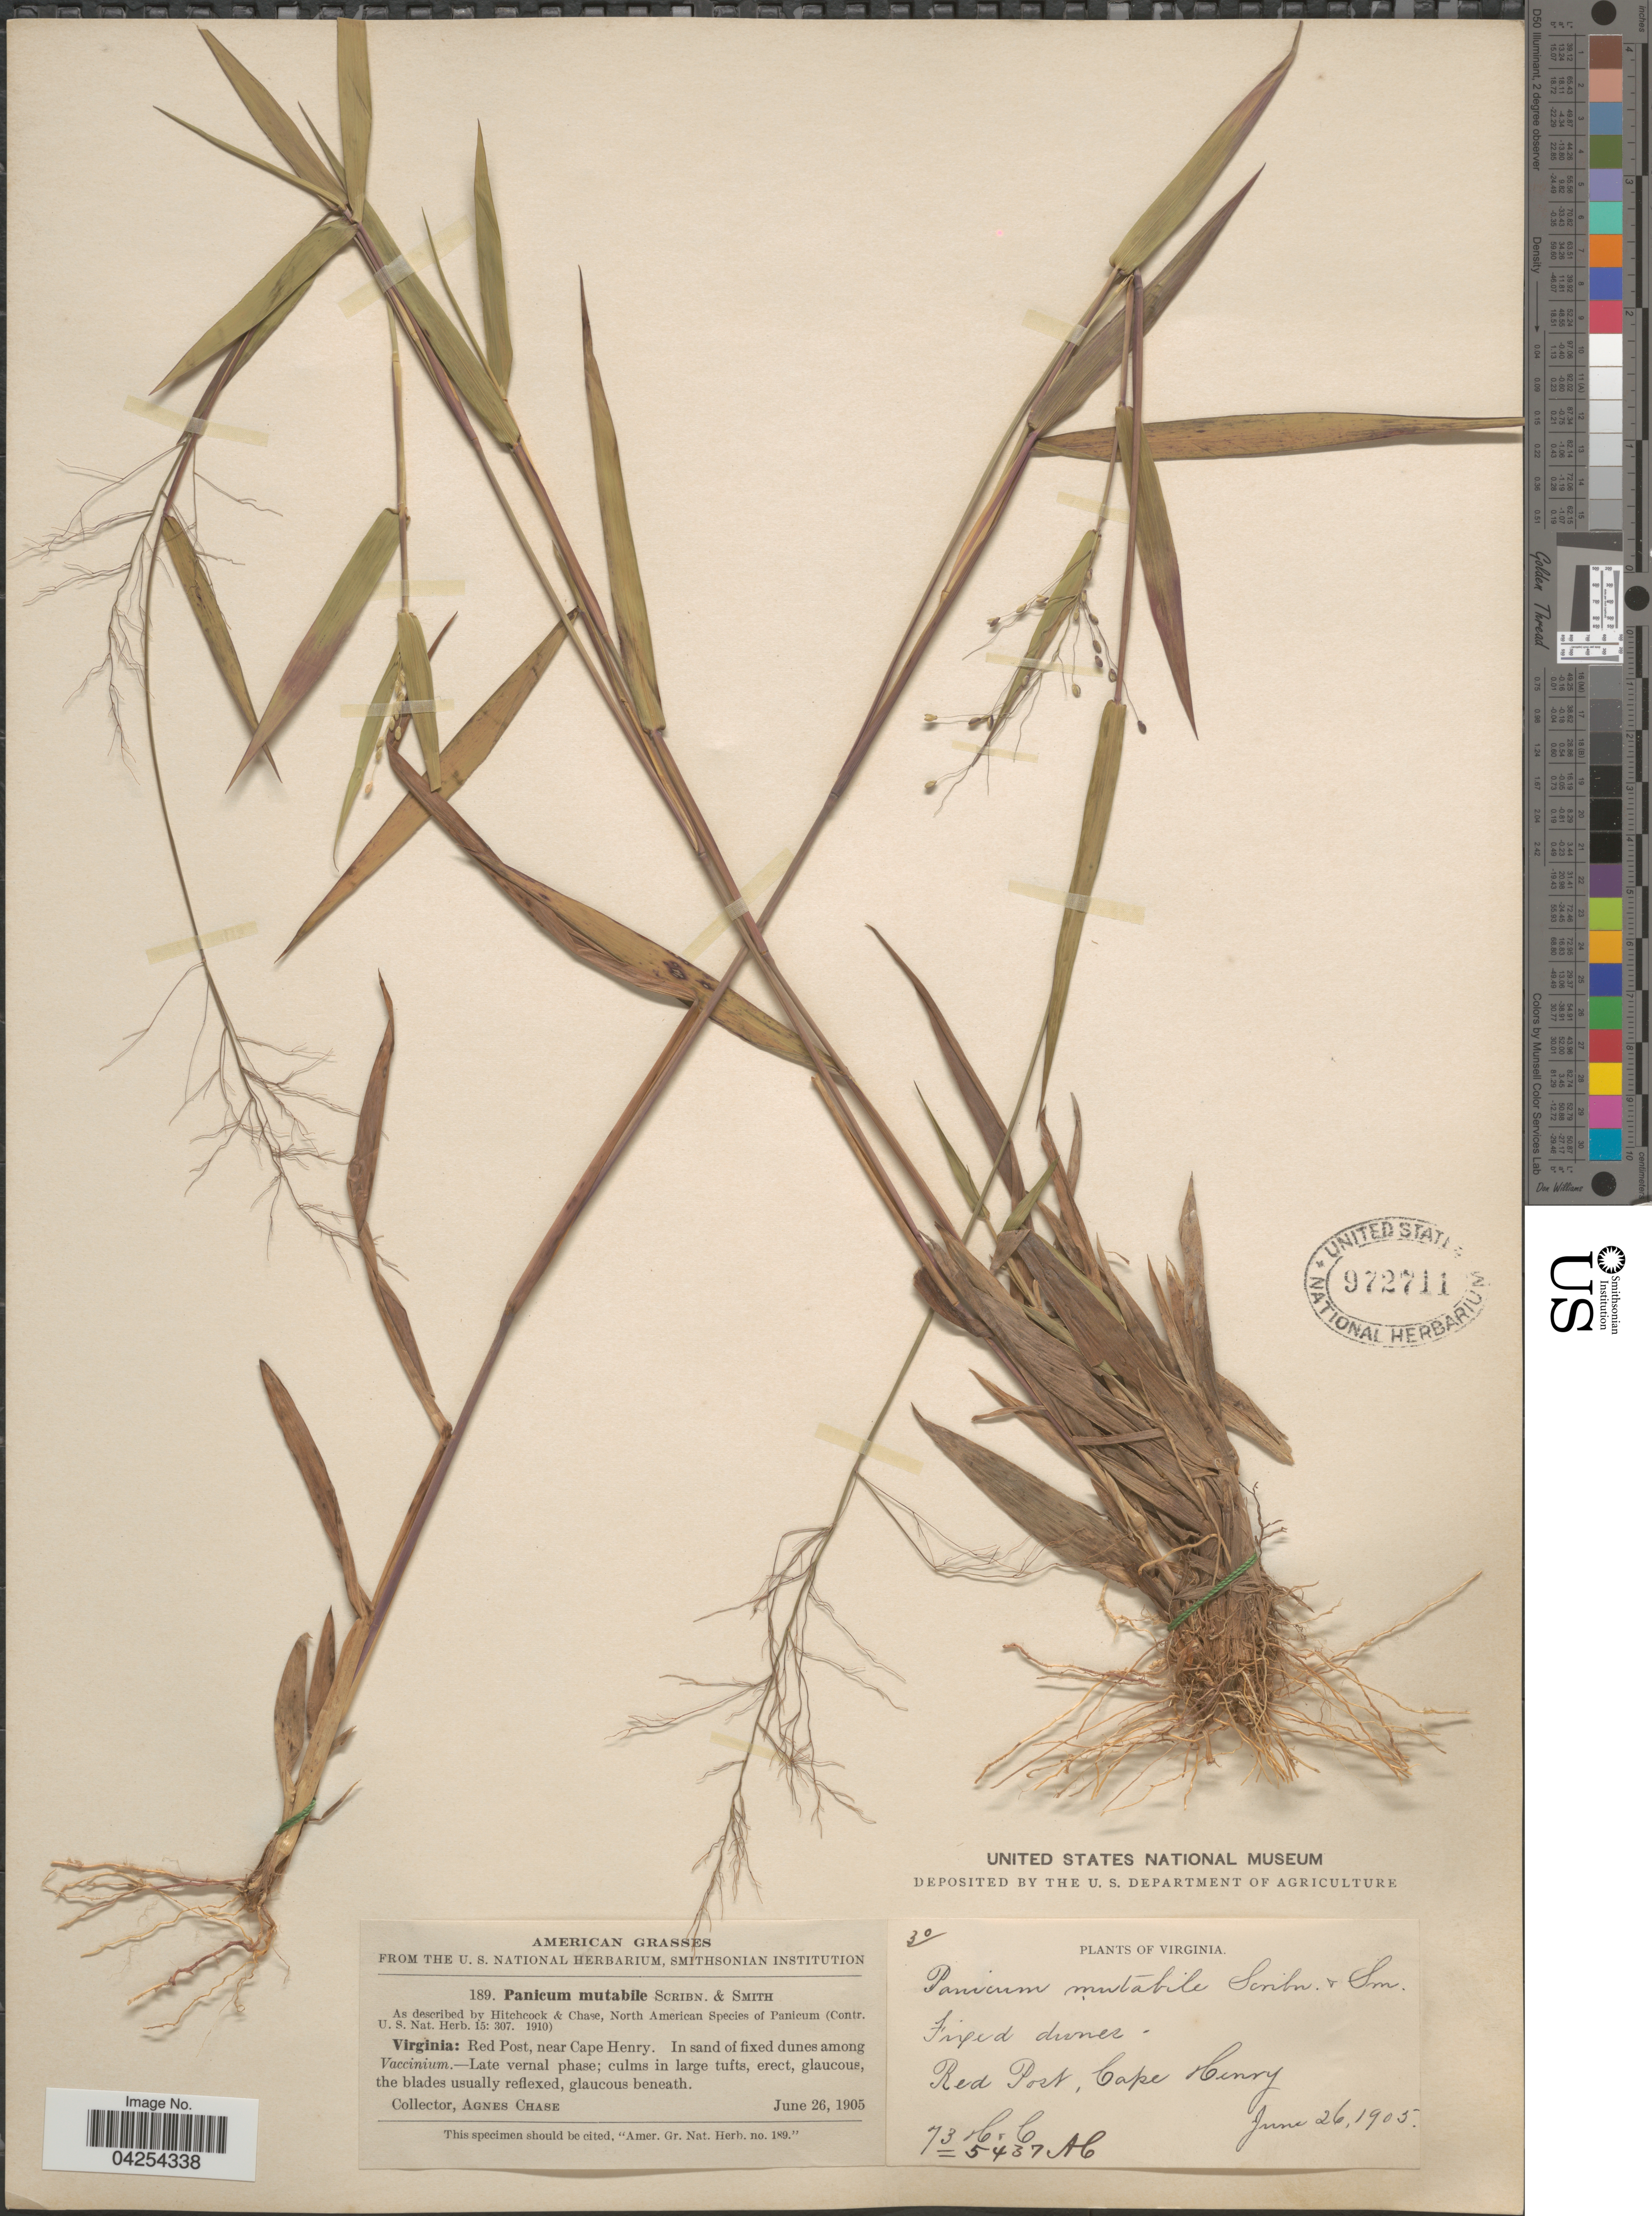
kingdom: Plantae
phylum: Tracheophyta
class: Liliopsida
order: Poales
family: Poaceae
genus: Dichanthelium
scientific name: Dichanthelium commutatum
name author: (Schult.) Gould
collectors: A. Chase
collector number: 73/5437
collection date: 1905-06-26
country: United States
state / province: Virginia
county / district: City of Virginia Beach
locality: Red Post, near Cape Henry.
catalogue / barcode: US 972711